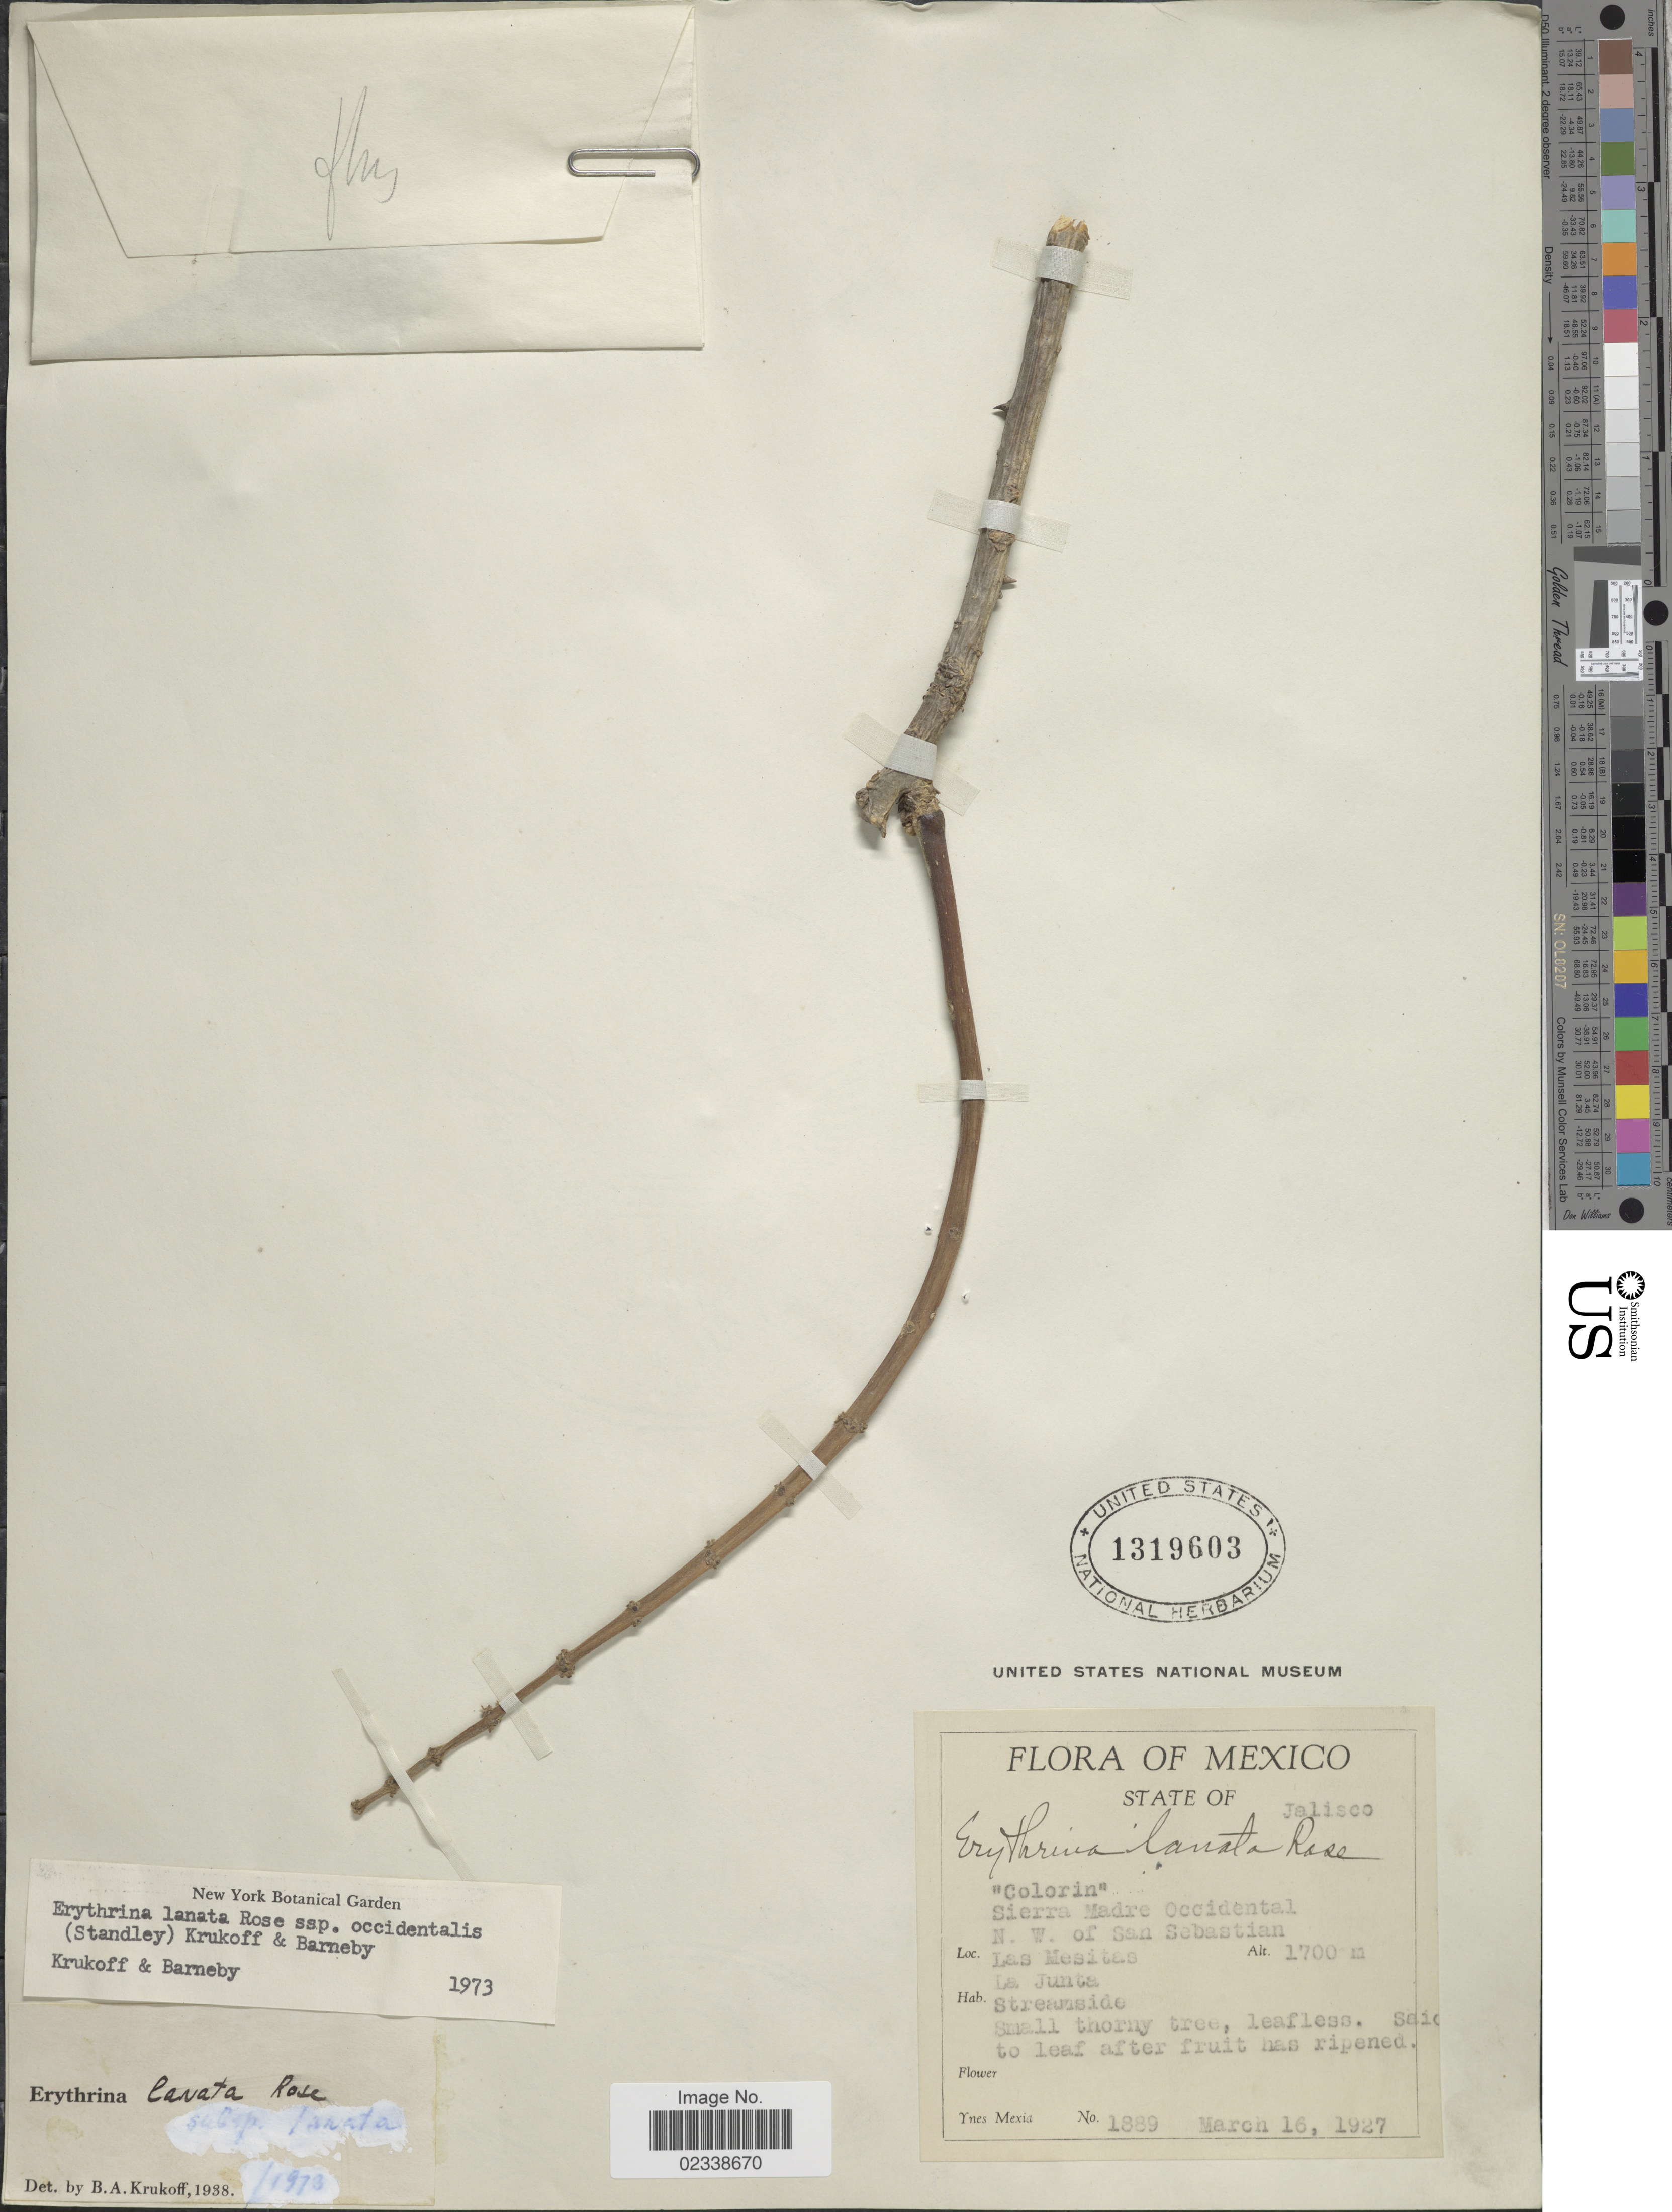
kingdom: Plantae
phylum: Tracheophyta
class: Magnoliopsida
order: Fabales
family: Fabaceae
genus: Erythrina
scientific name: Erythrina lanata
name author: Rose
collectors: Y. Mexia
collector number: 1889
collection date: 1927-03-16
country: Mexico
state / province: Jalisco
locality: Sierra Madre Occidental, N.W. of San Sebastian, Las Mesitas, La Junta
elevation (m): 1700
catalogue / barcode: US 1319603